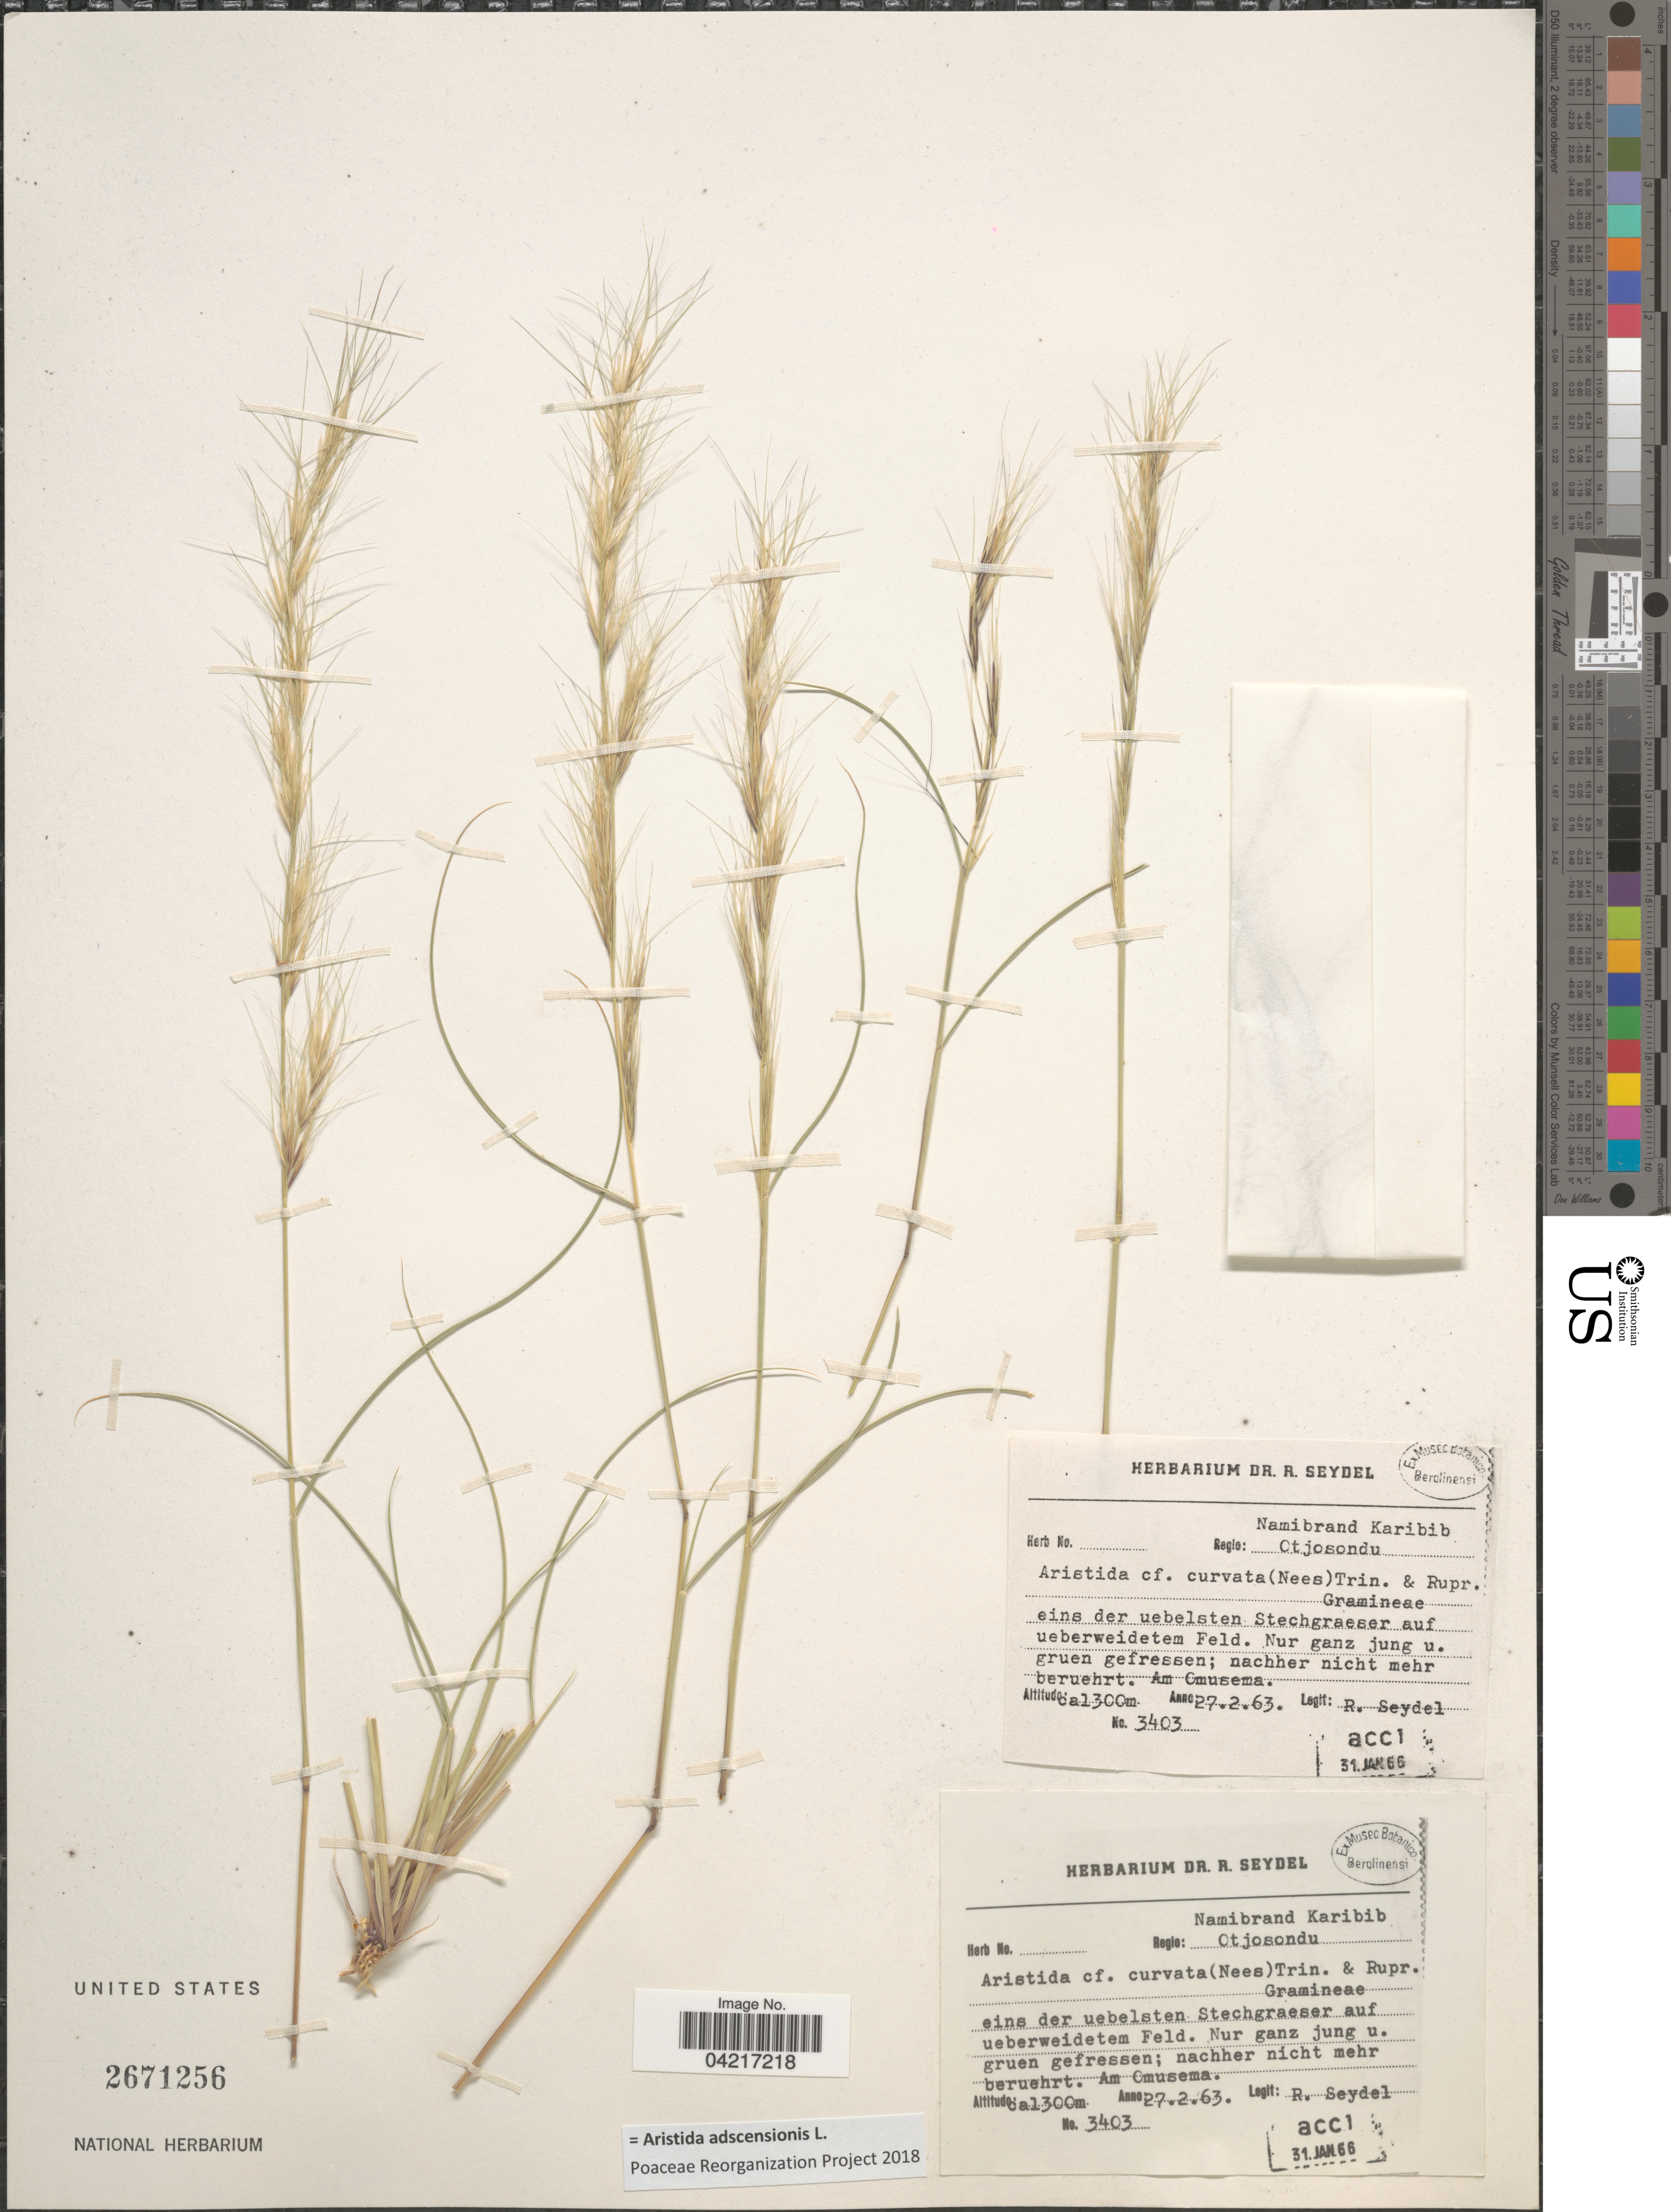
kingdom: Plantae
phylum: Tracheophyta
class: Liliopsida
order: Poales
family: Poaceae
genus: Aristida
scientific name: Aristida adscensionis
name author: L.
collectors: R. Seydel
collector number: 3403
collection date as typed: Transcribed d/m/y: 27/2/63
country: Namibia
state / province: Otjozondjupa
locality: Regio: Namibrand Karibib Otjosondu. Am Omusema.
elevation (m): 1300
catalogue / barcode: US 2671256